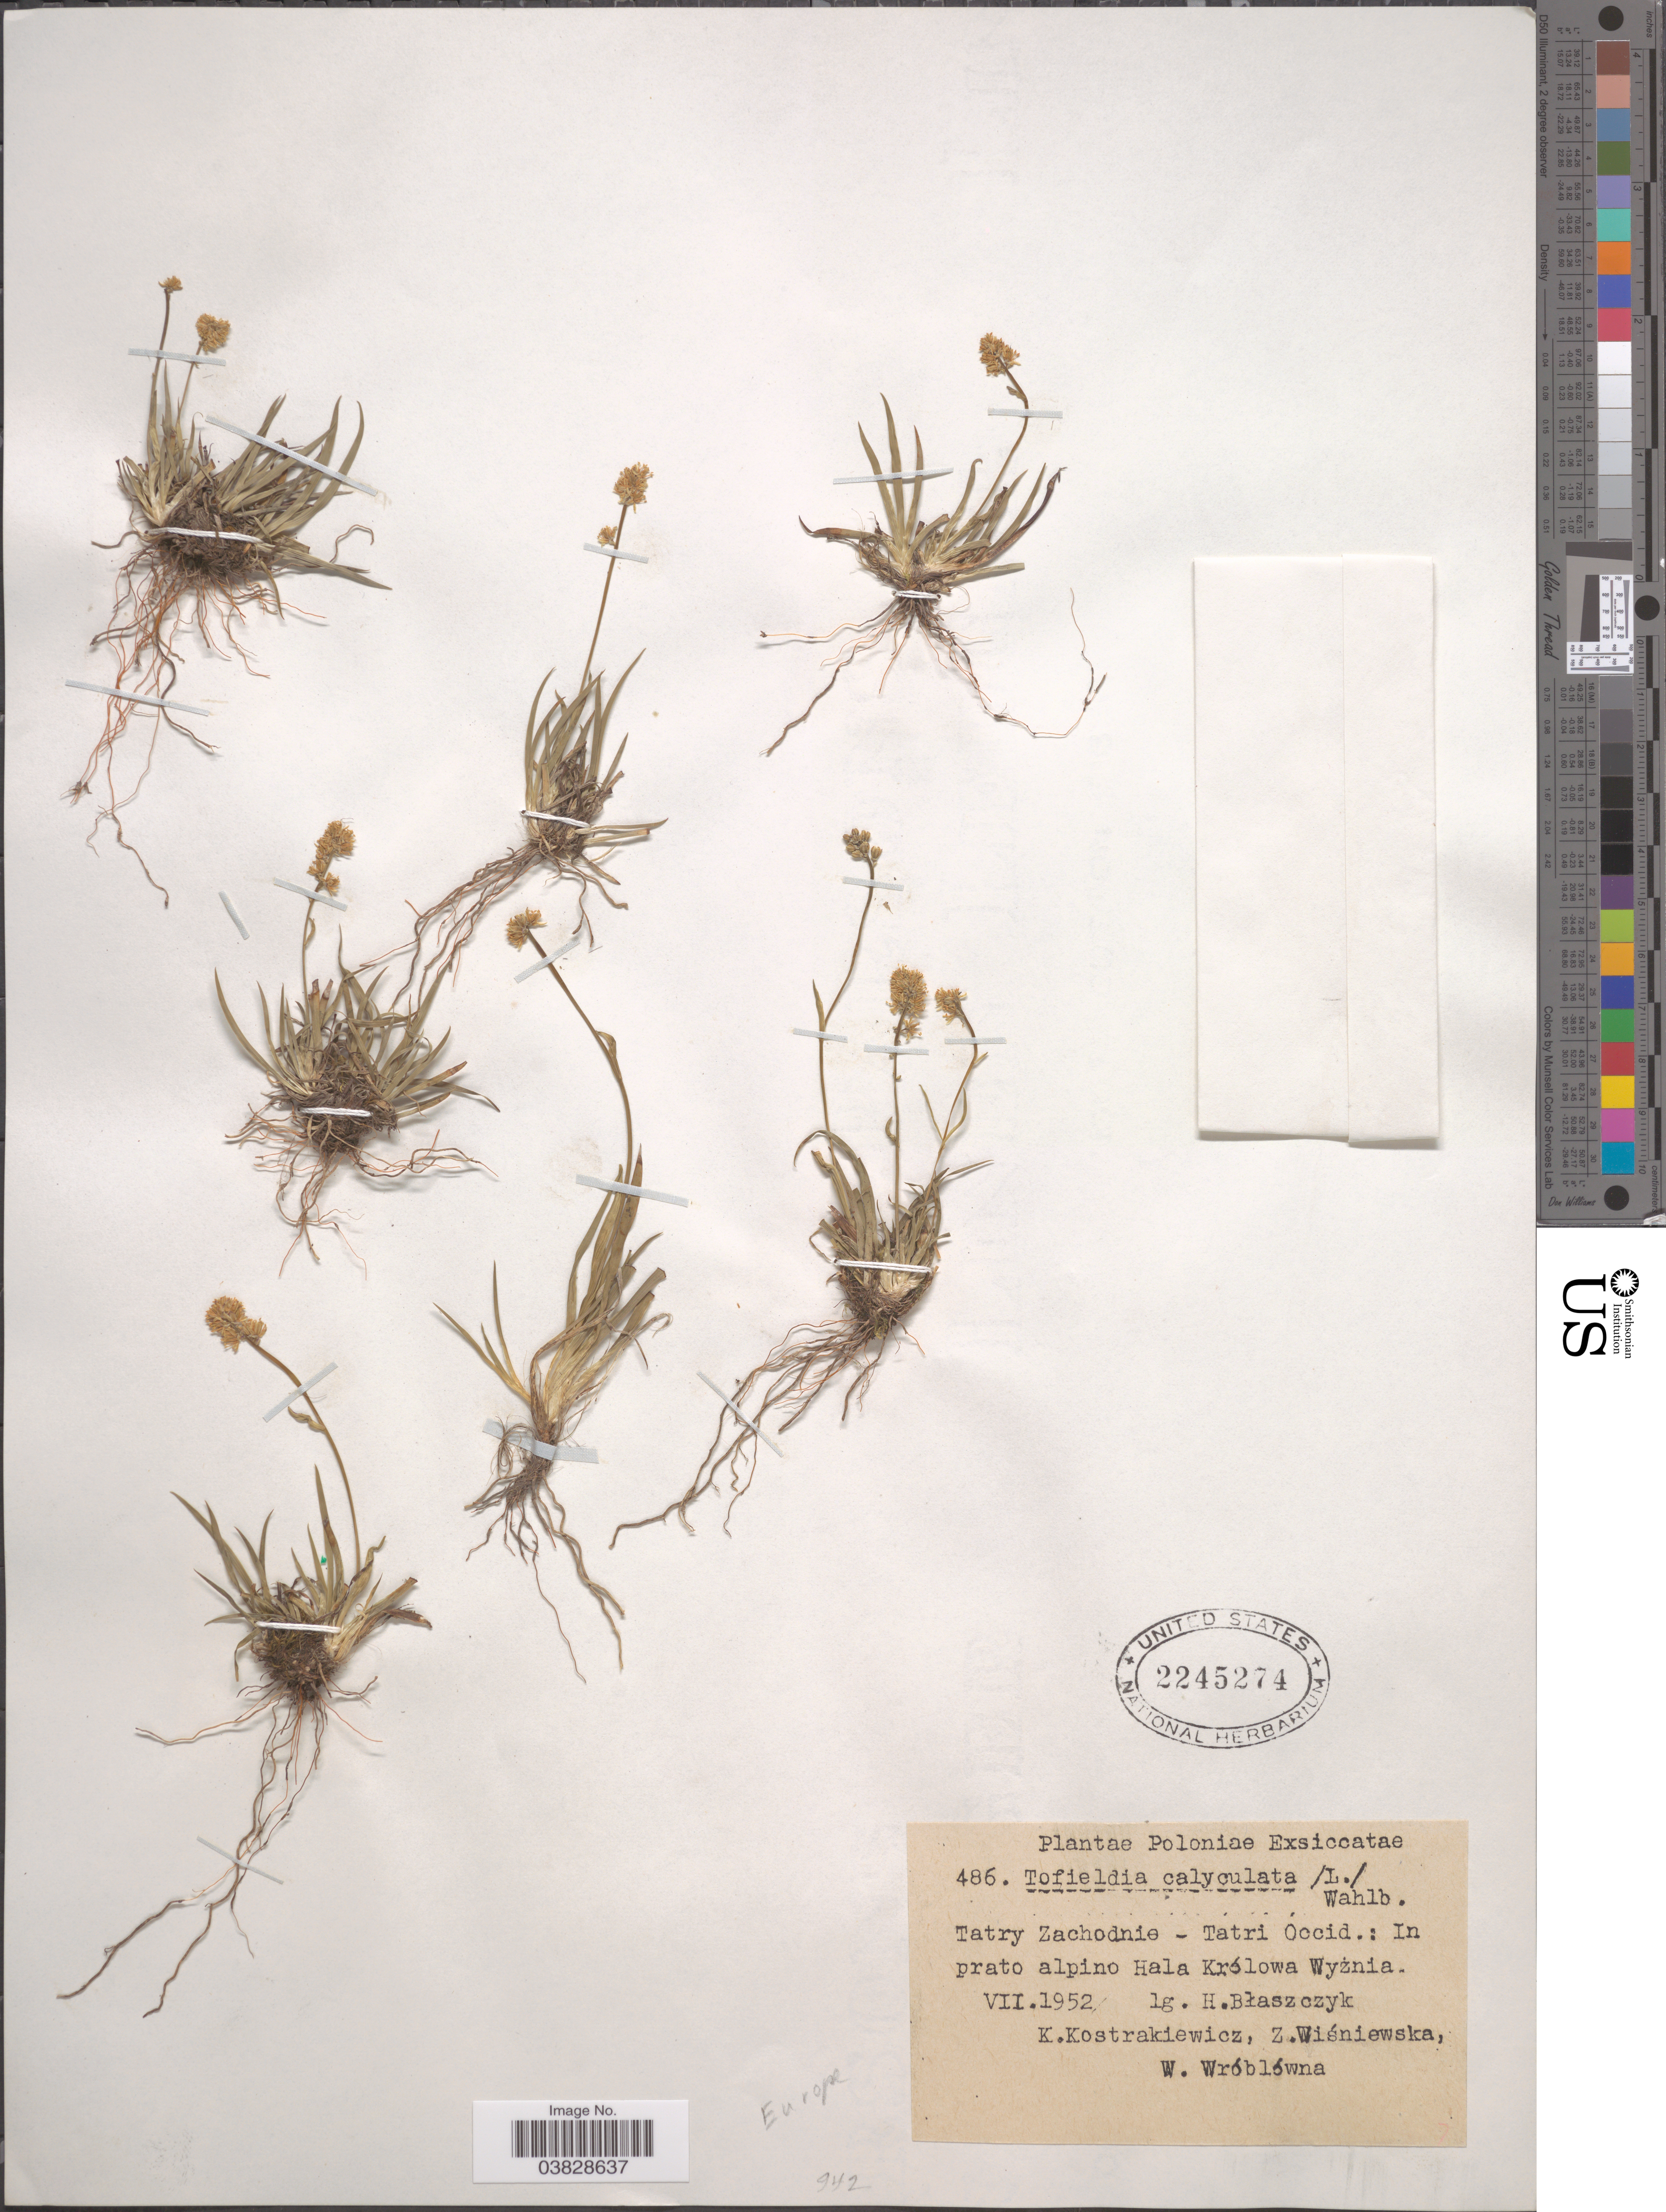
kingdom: Plantae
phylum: Tracheophyta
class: Liliopsida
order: Alismatales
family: Tofieldiaceae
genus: Tofieldia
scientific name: Tofieldia calyculata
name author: (L.) Wahlenb.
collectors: H. Blaszczyk, K. Kostrakiewicz, Z. Wisniewska & W. Wróblówna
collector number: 486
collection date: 1952-07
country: Poland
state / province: Zachodniopomorskie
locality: Tatry Zachodnie - Tatri Occid.: In prato alpino Hala Królowa Wyznia.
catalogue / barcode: US 2245274